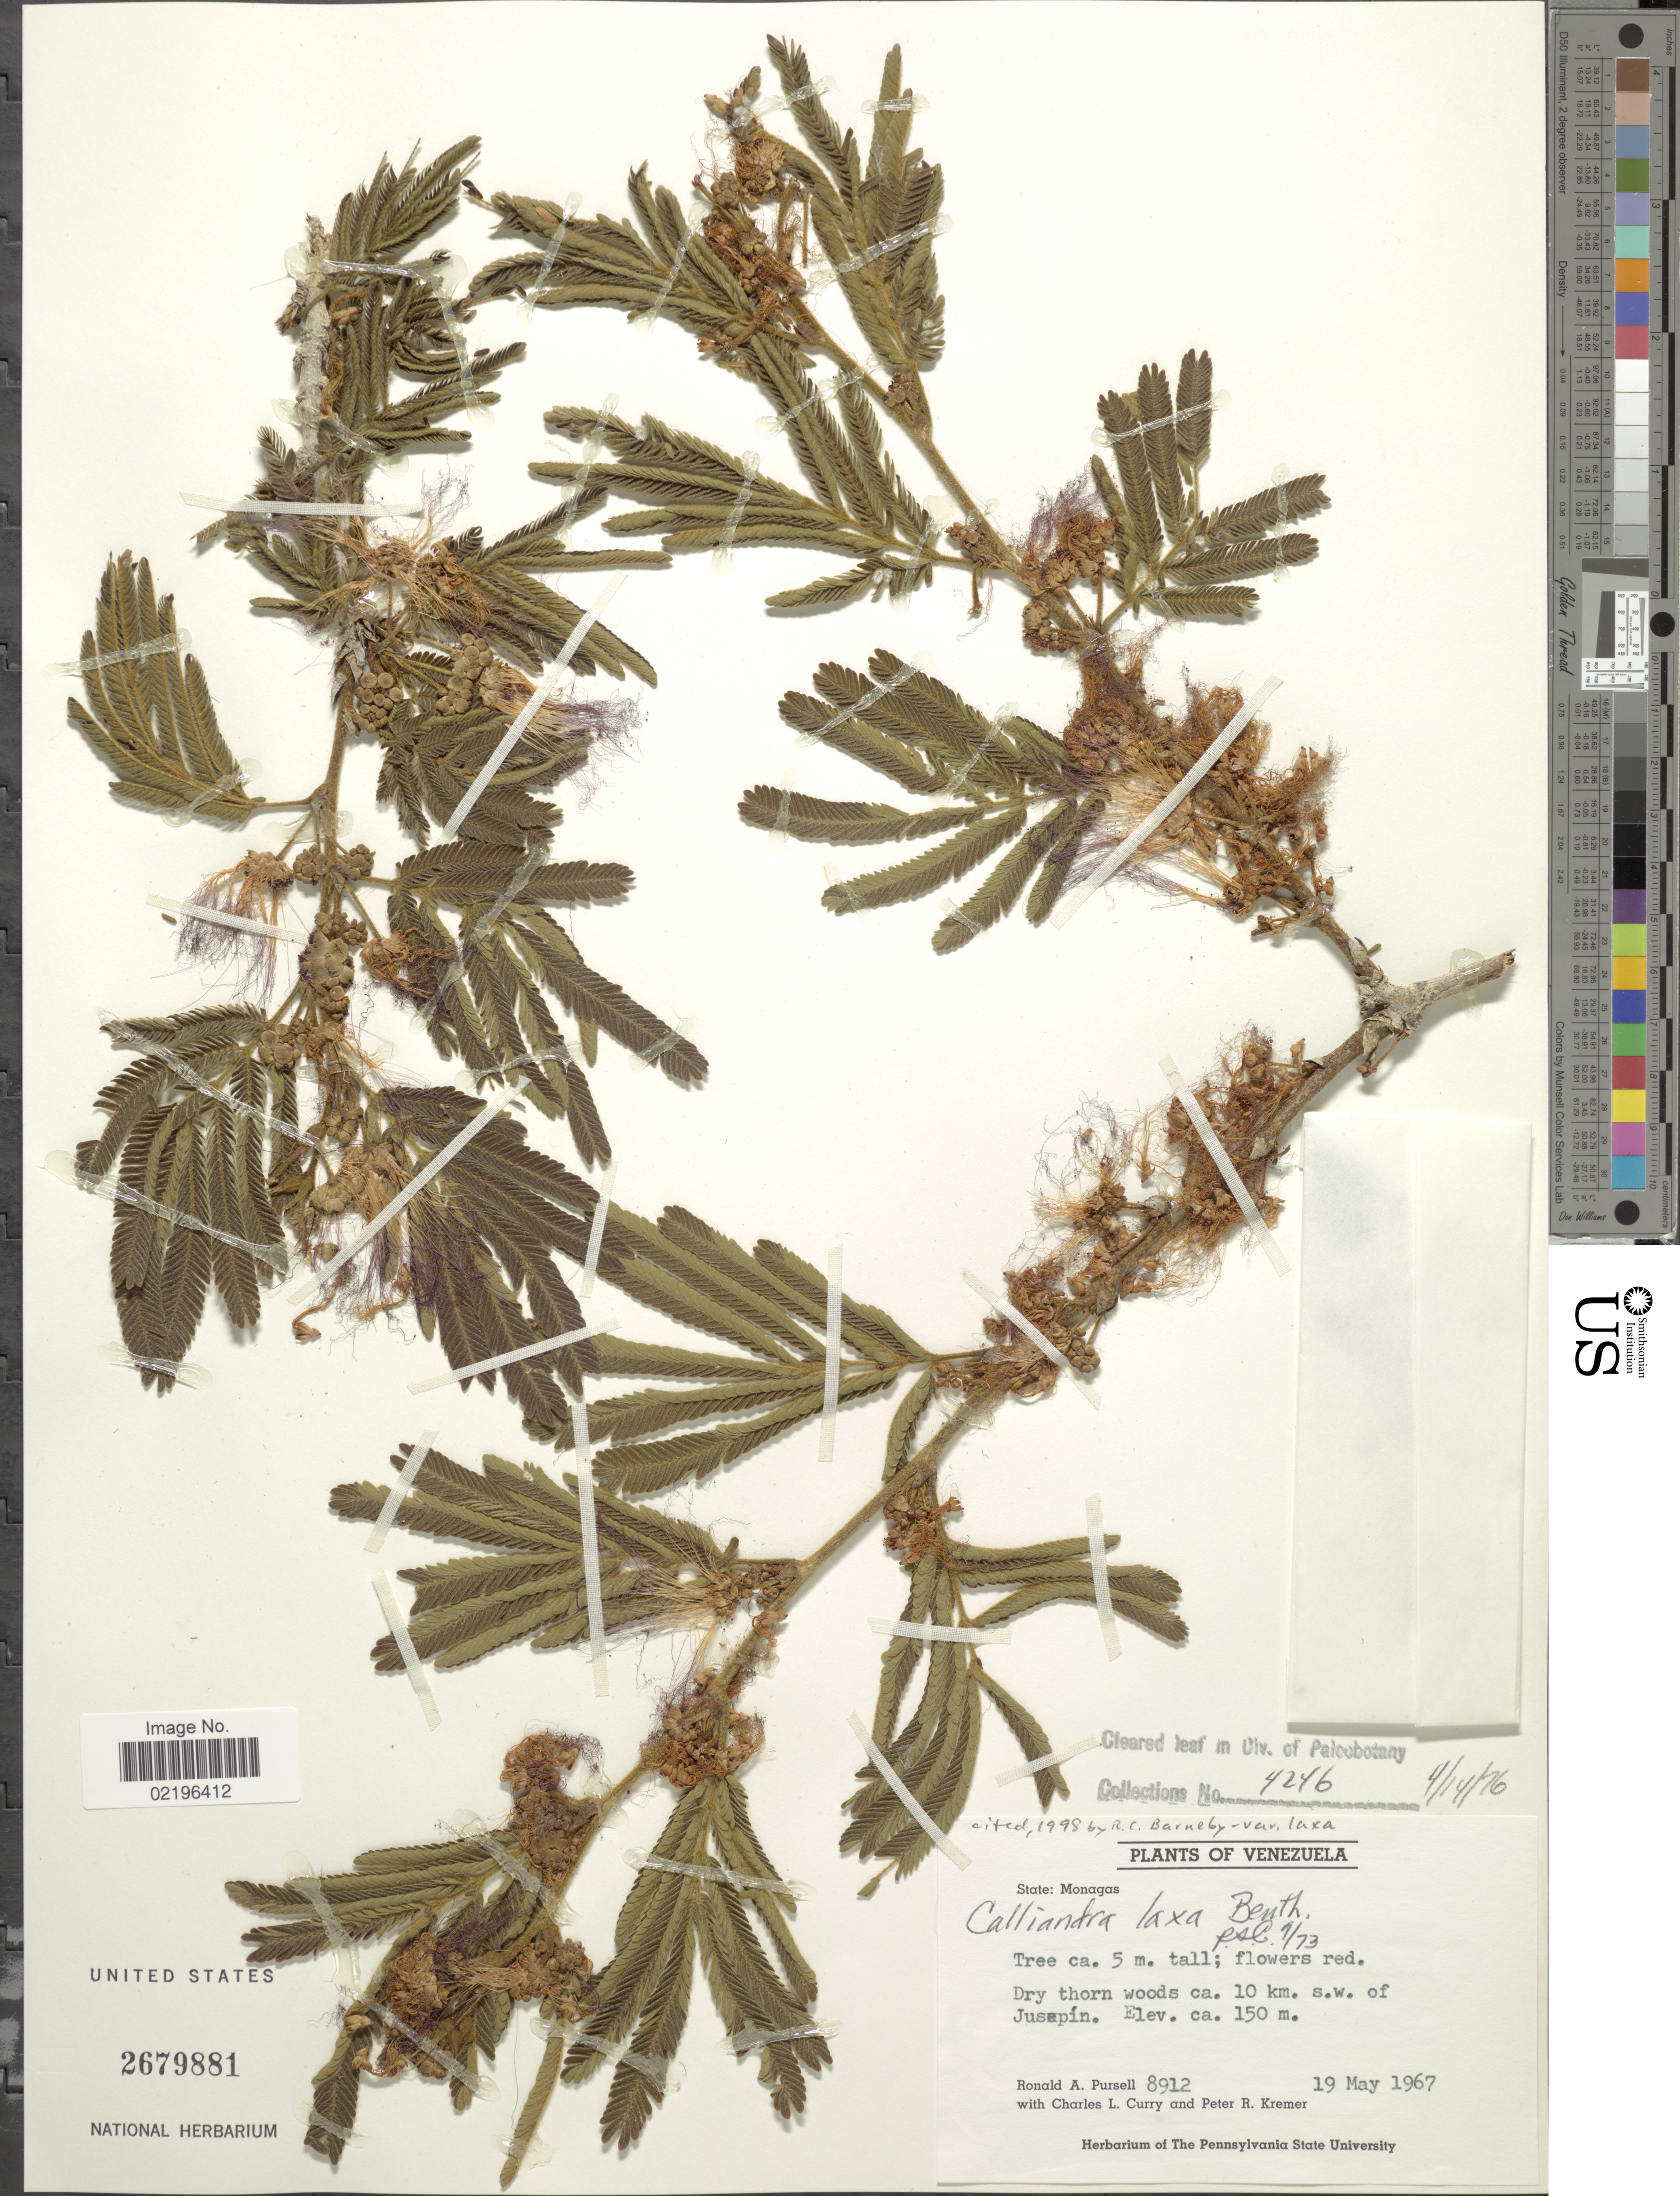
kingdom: Plantae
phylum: Tracheophyta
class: Magnoliopsida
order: Fabales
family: Fabaceae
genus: Calliandra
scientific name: Calliandra laxa var. laxa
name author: (Willd.) Benth.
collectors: R. A. Pursell, C. L. Curry & P. Kremer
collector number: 8912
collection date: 1967-05-19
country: Venezuela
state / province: Monagas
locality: Dry thorn woods ca.10 km. s.w. of Jusepín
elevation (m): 150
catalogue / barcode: US 2679881